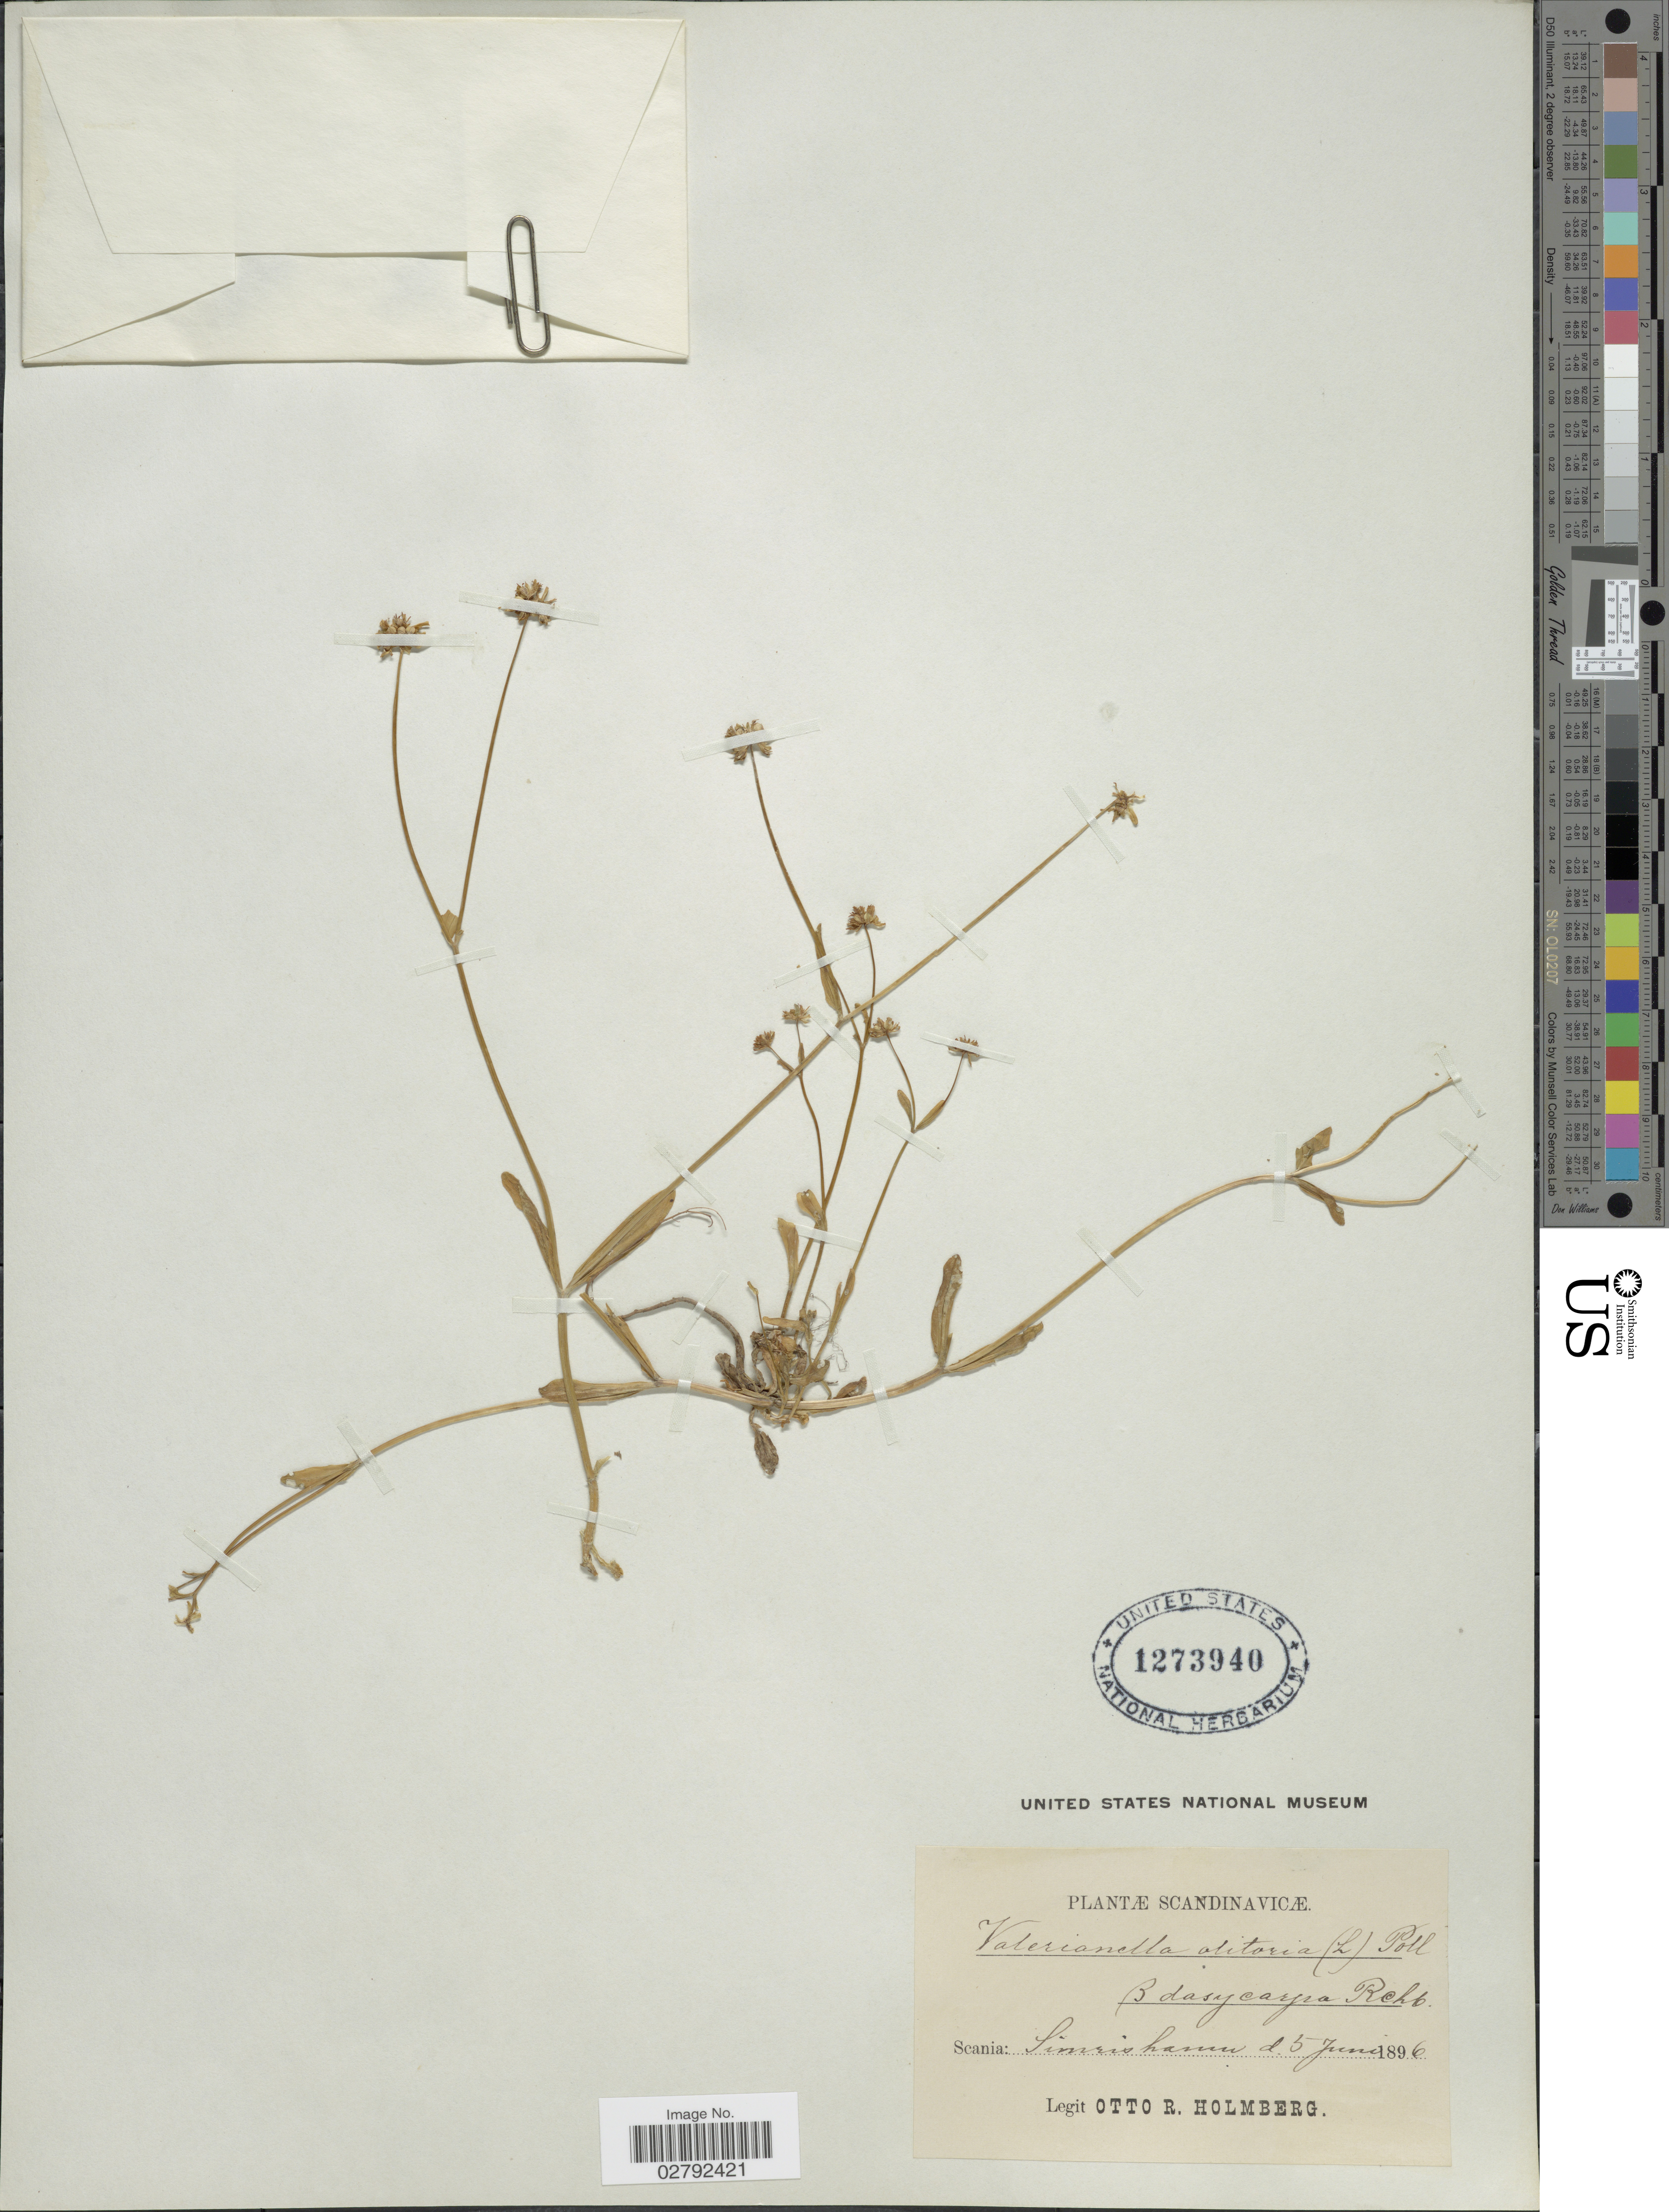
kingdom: Plantae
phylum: Tracheophyta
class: Magnoliopsida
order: Dipsacales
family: Caprifoliaceae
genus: Valerianella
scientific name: Valerianella olitoria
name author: (L.) Pollich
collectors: O. Holmberg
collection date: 1896-06-05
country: Sweden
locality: Scandinavicæ. Scania: Simrishamn.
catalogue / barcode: US 1273940